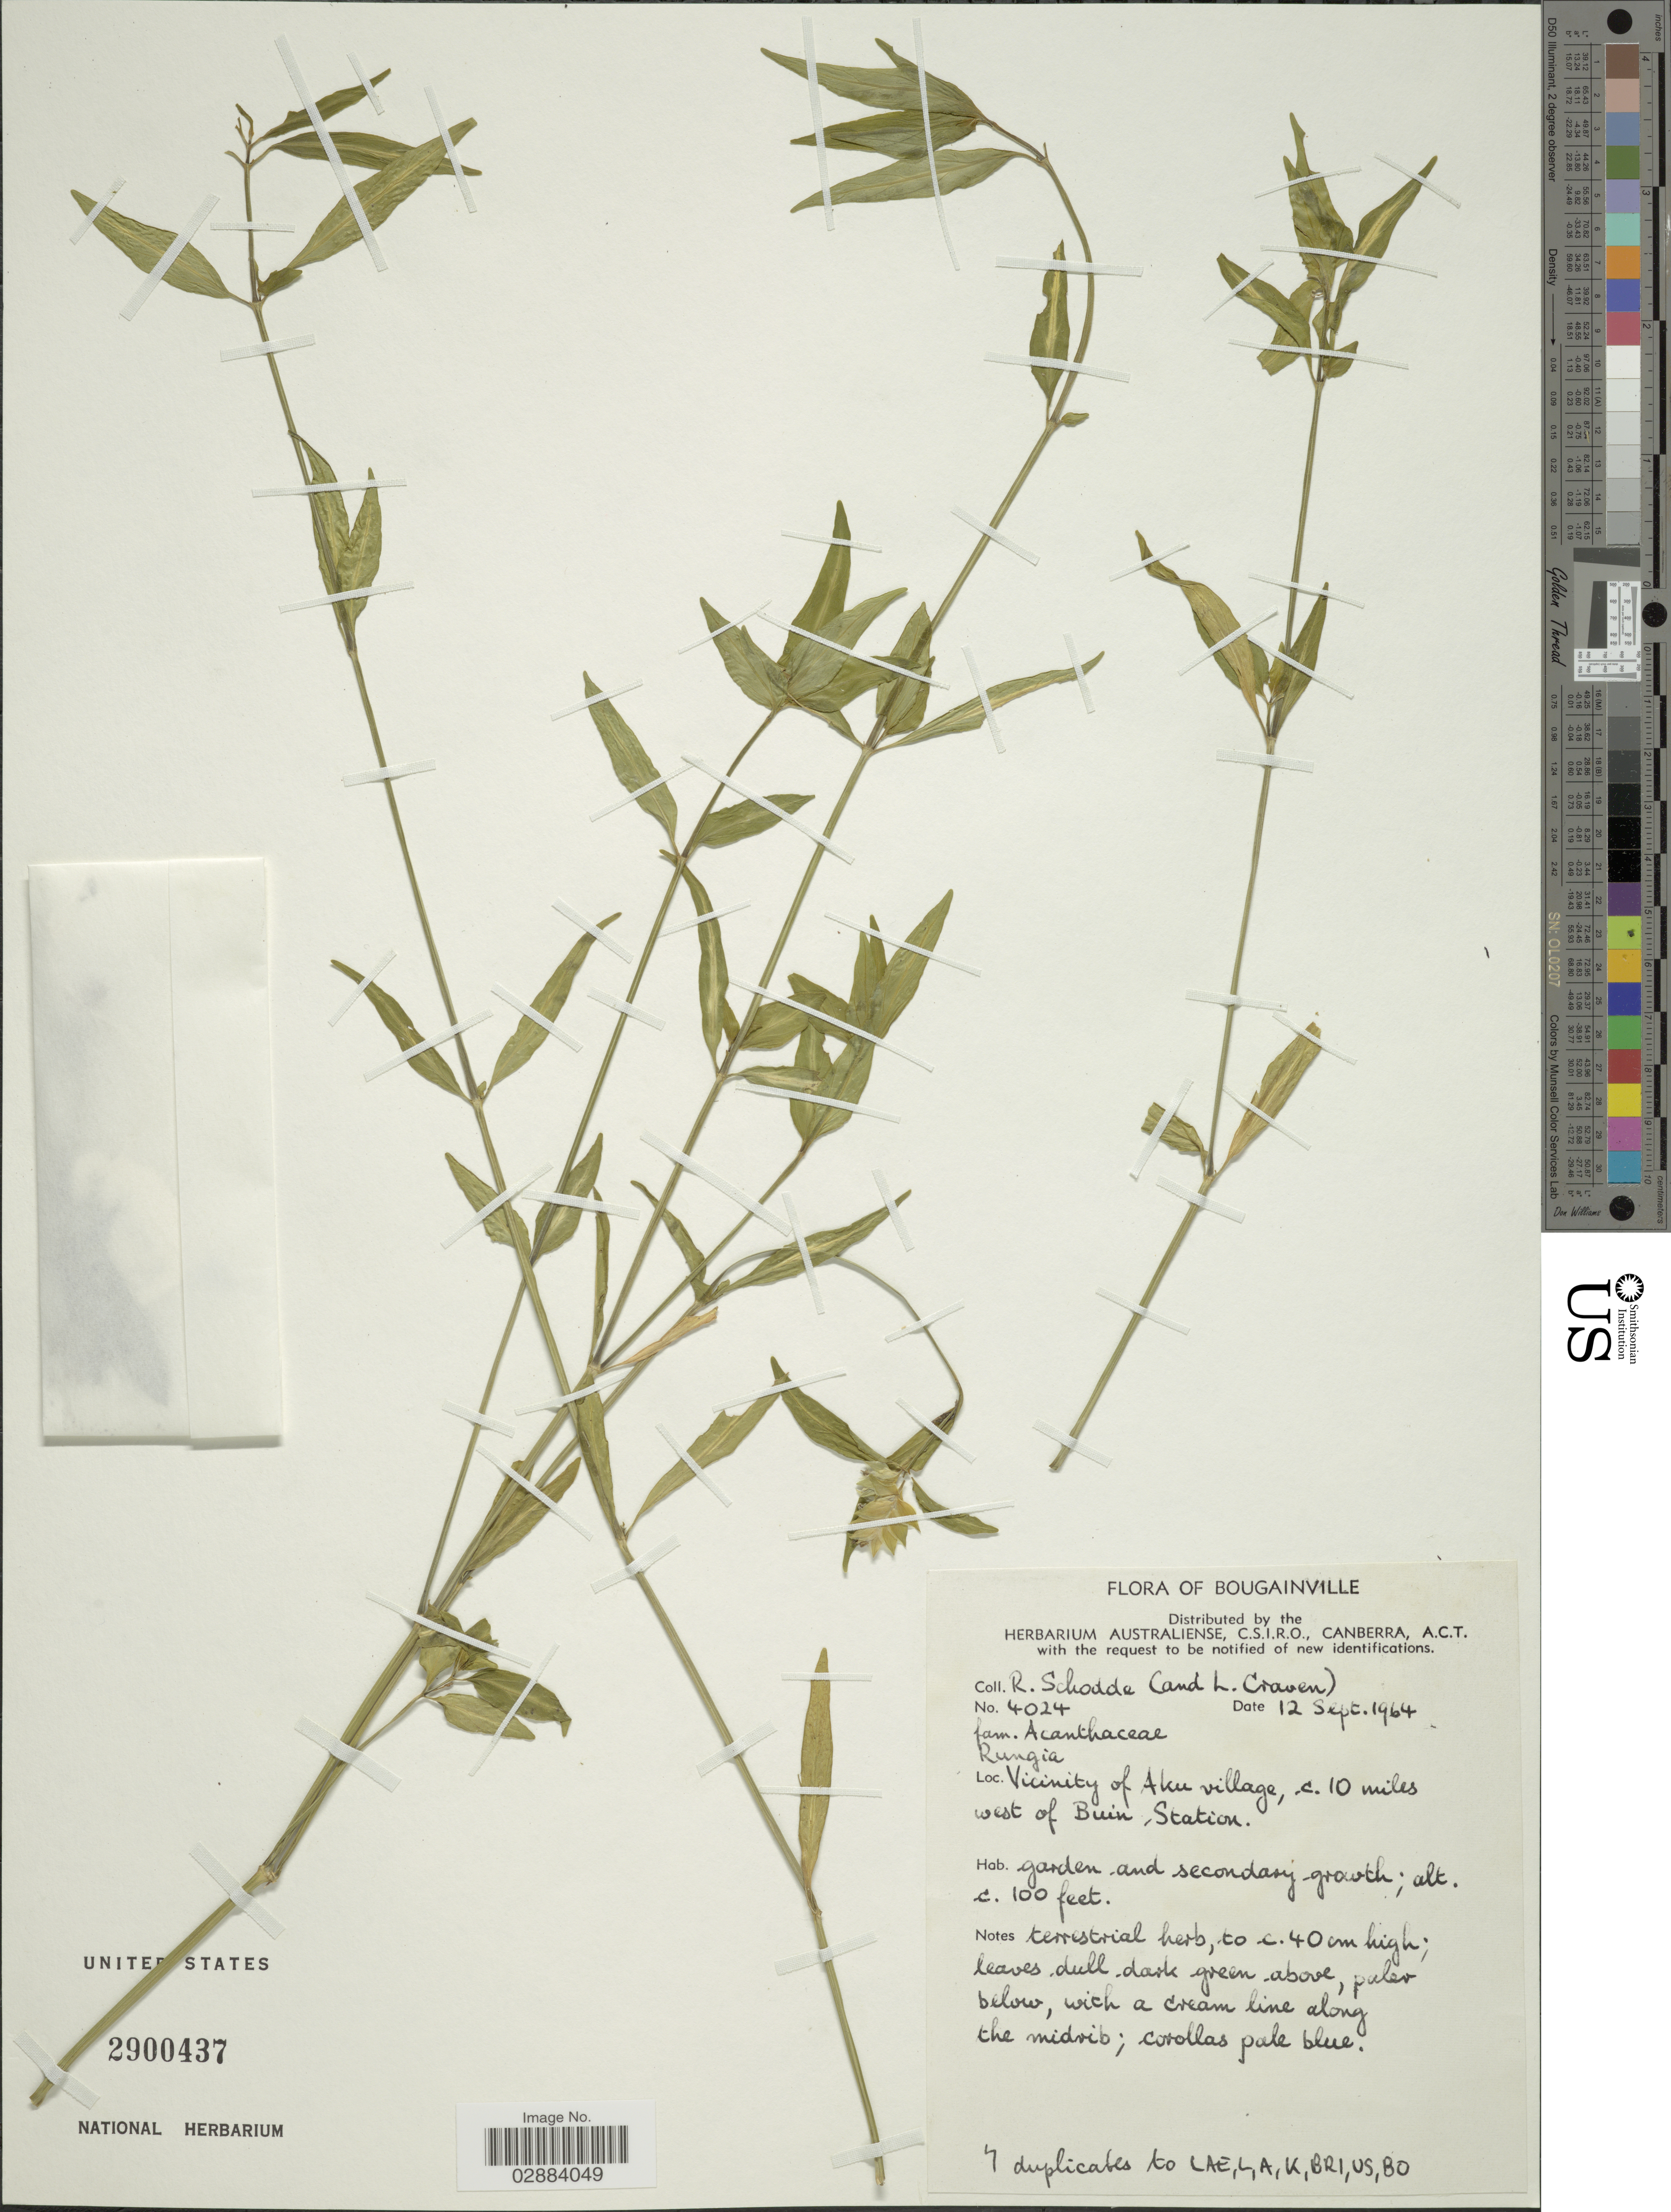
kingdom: Plantae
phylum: Tracheophyta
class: Magnoliopsida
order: Lamiales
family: Acanthaceae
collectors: R. Schodde & L. A. Craven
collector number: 4024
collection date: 1964-09-12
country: Papua New Guinea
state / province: Bougainville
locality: Vicinity of Aku village, c. 10 miles west of Buin Station.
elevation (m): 30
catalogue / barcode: US 2900437